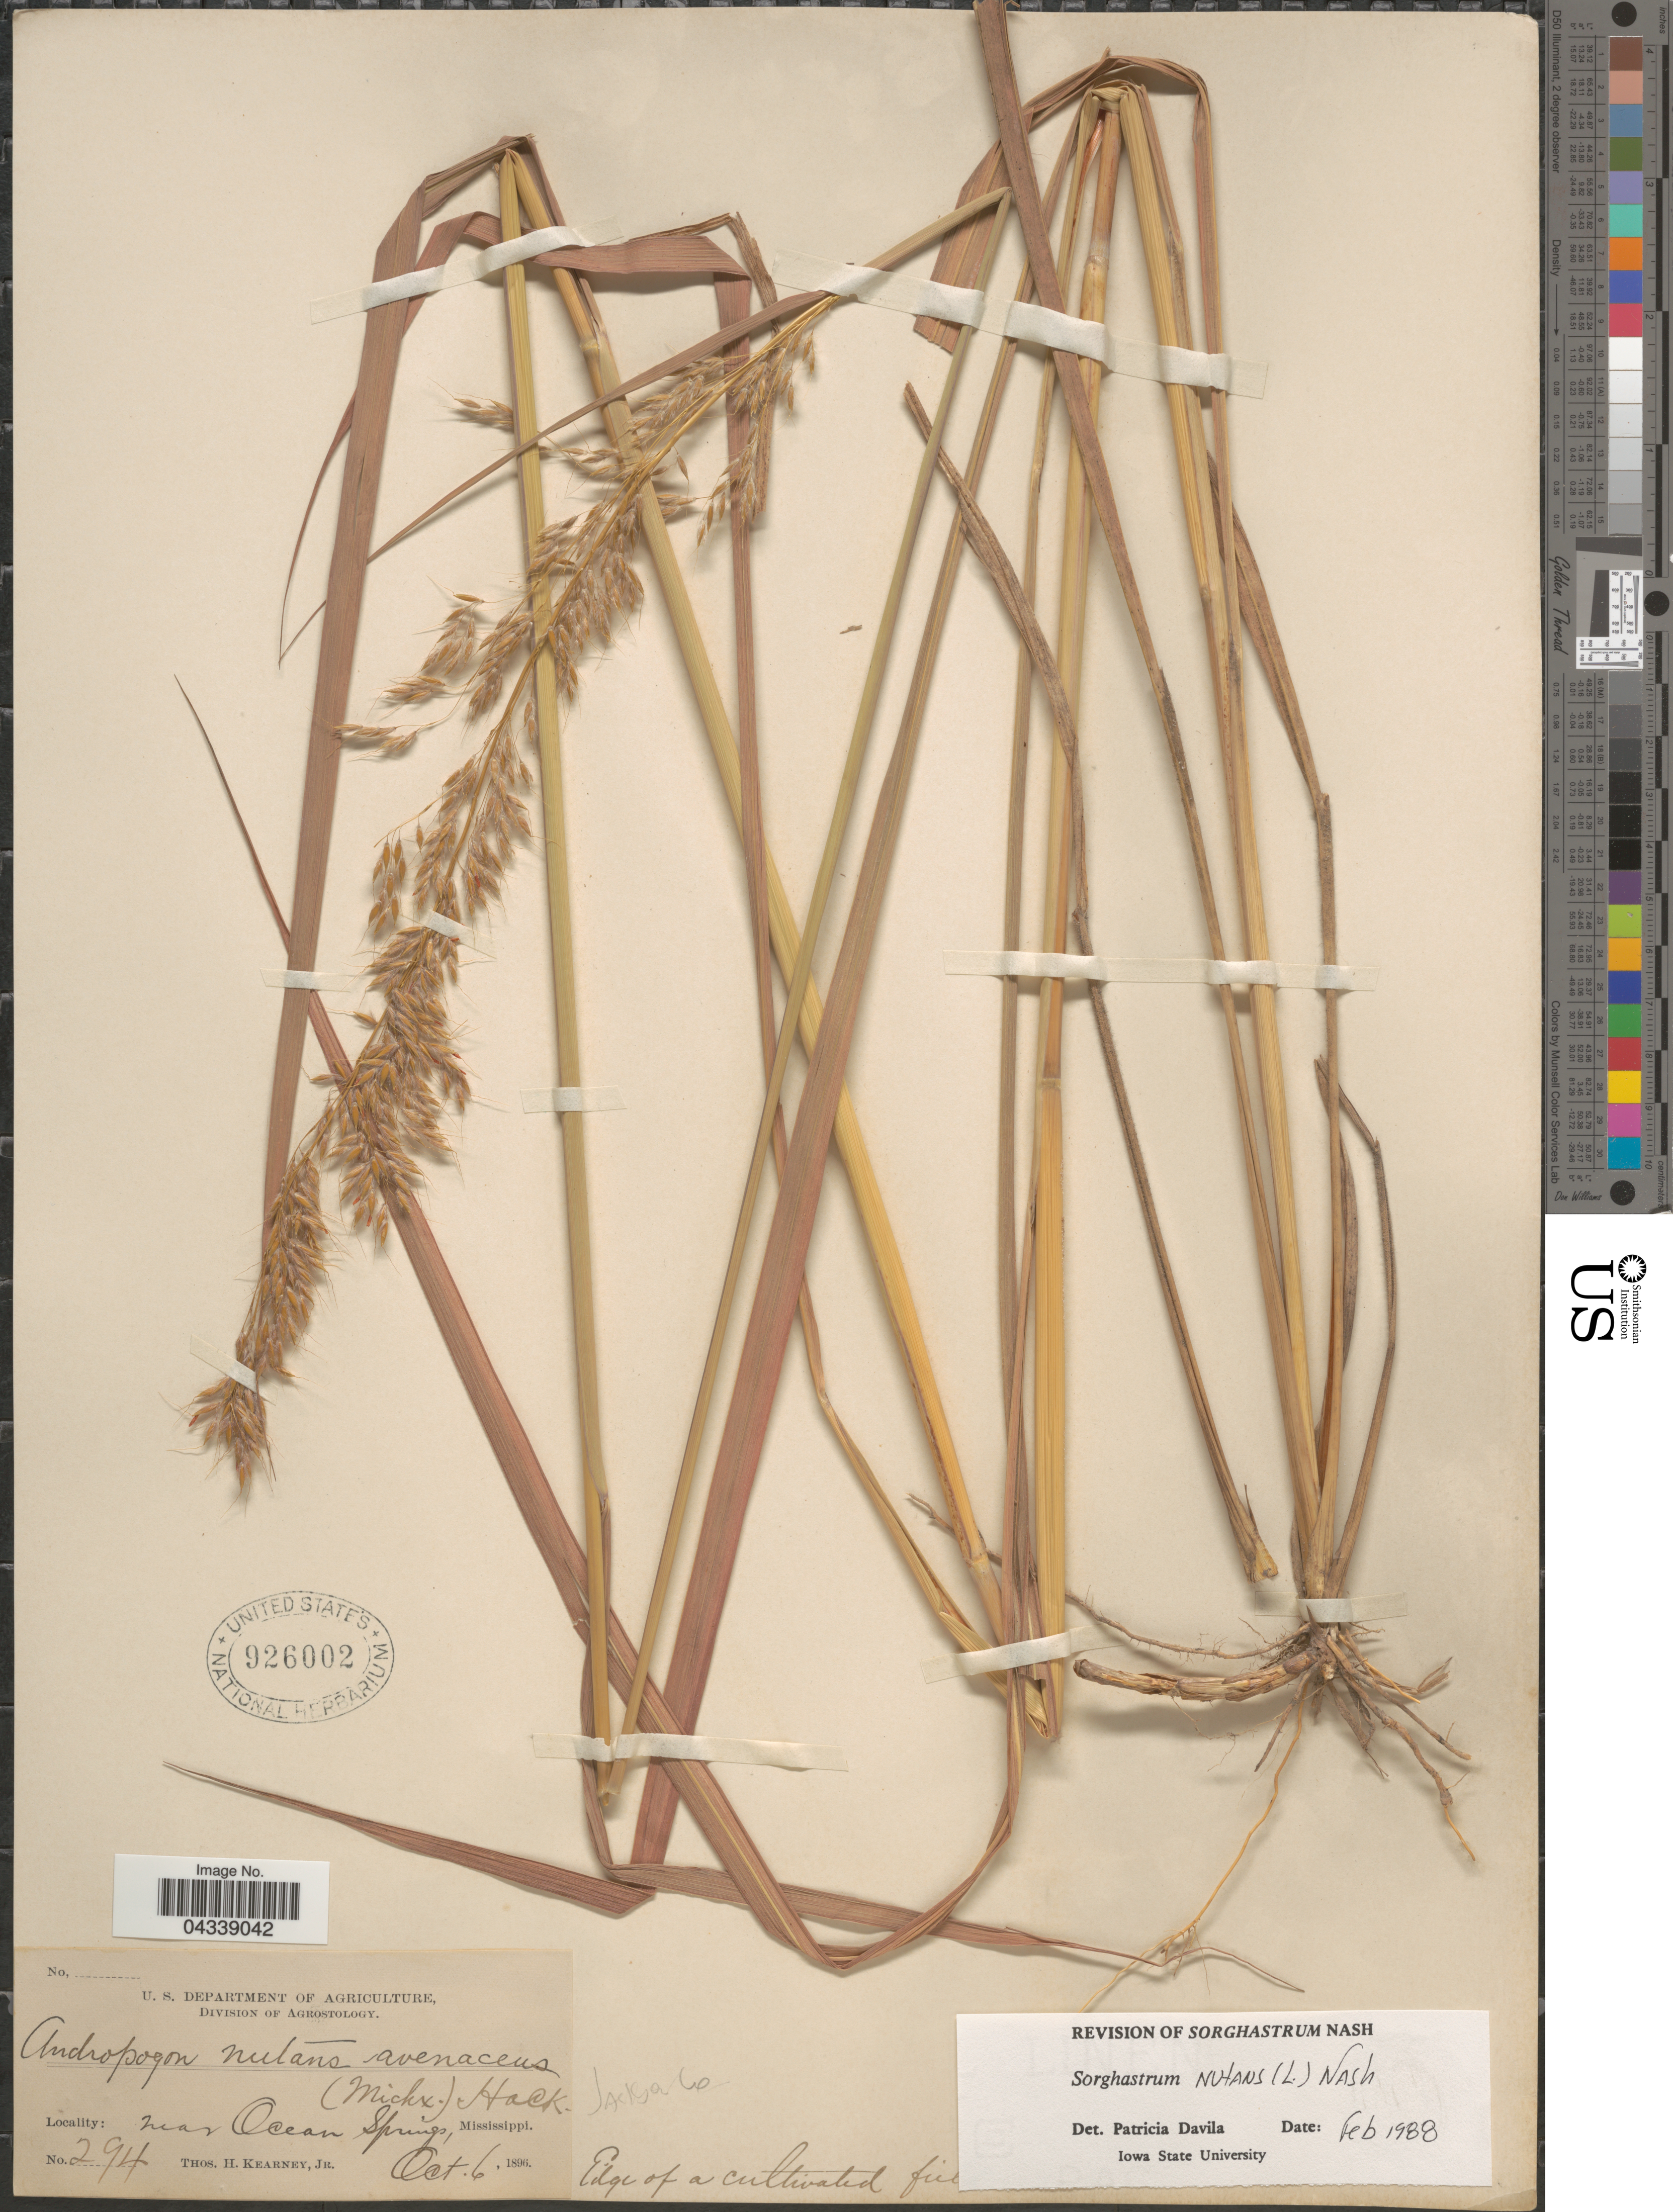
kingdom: Plantae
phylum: Tracheophyta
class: Liliopsida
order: Poales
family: Poaceae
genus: Sorghastrum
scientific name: Sorghastrum nutans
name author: (L.) Nash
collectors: T. H. Kearney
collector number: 294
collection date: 1896-10-06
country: United States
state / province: Mississippi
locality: Near Ocean Springs. Jackson Co.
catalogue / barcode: US 926002